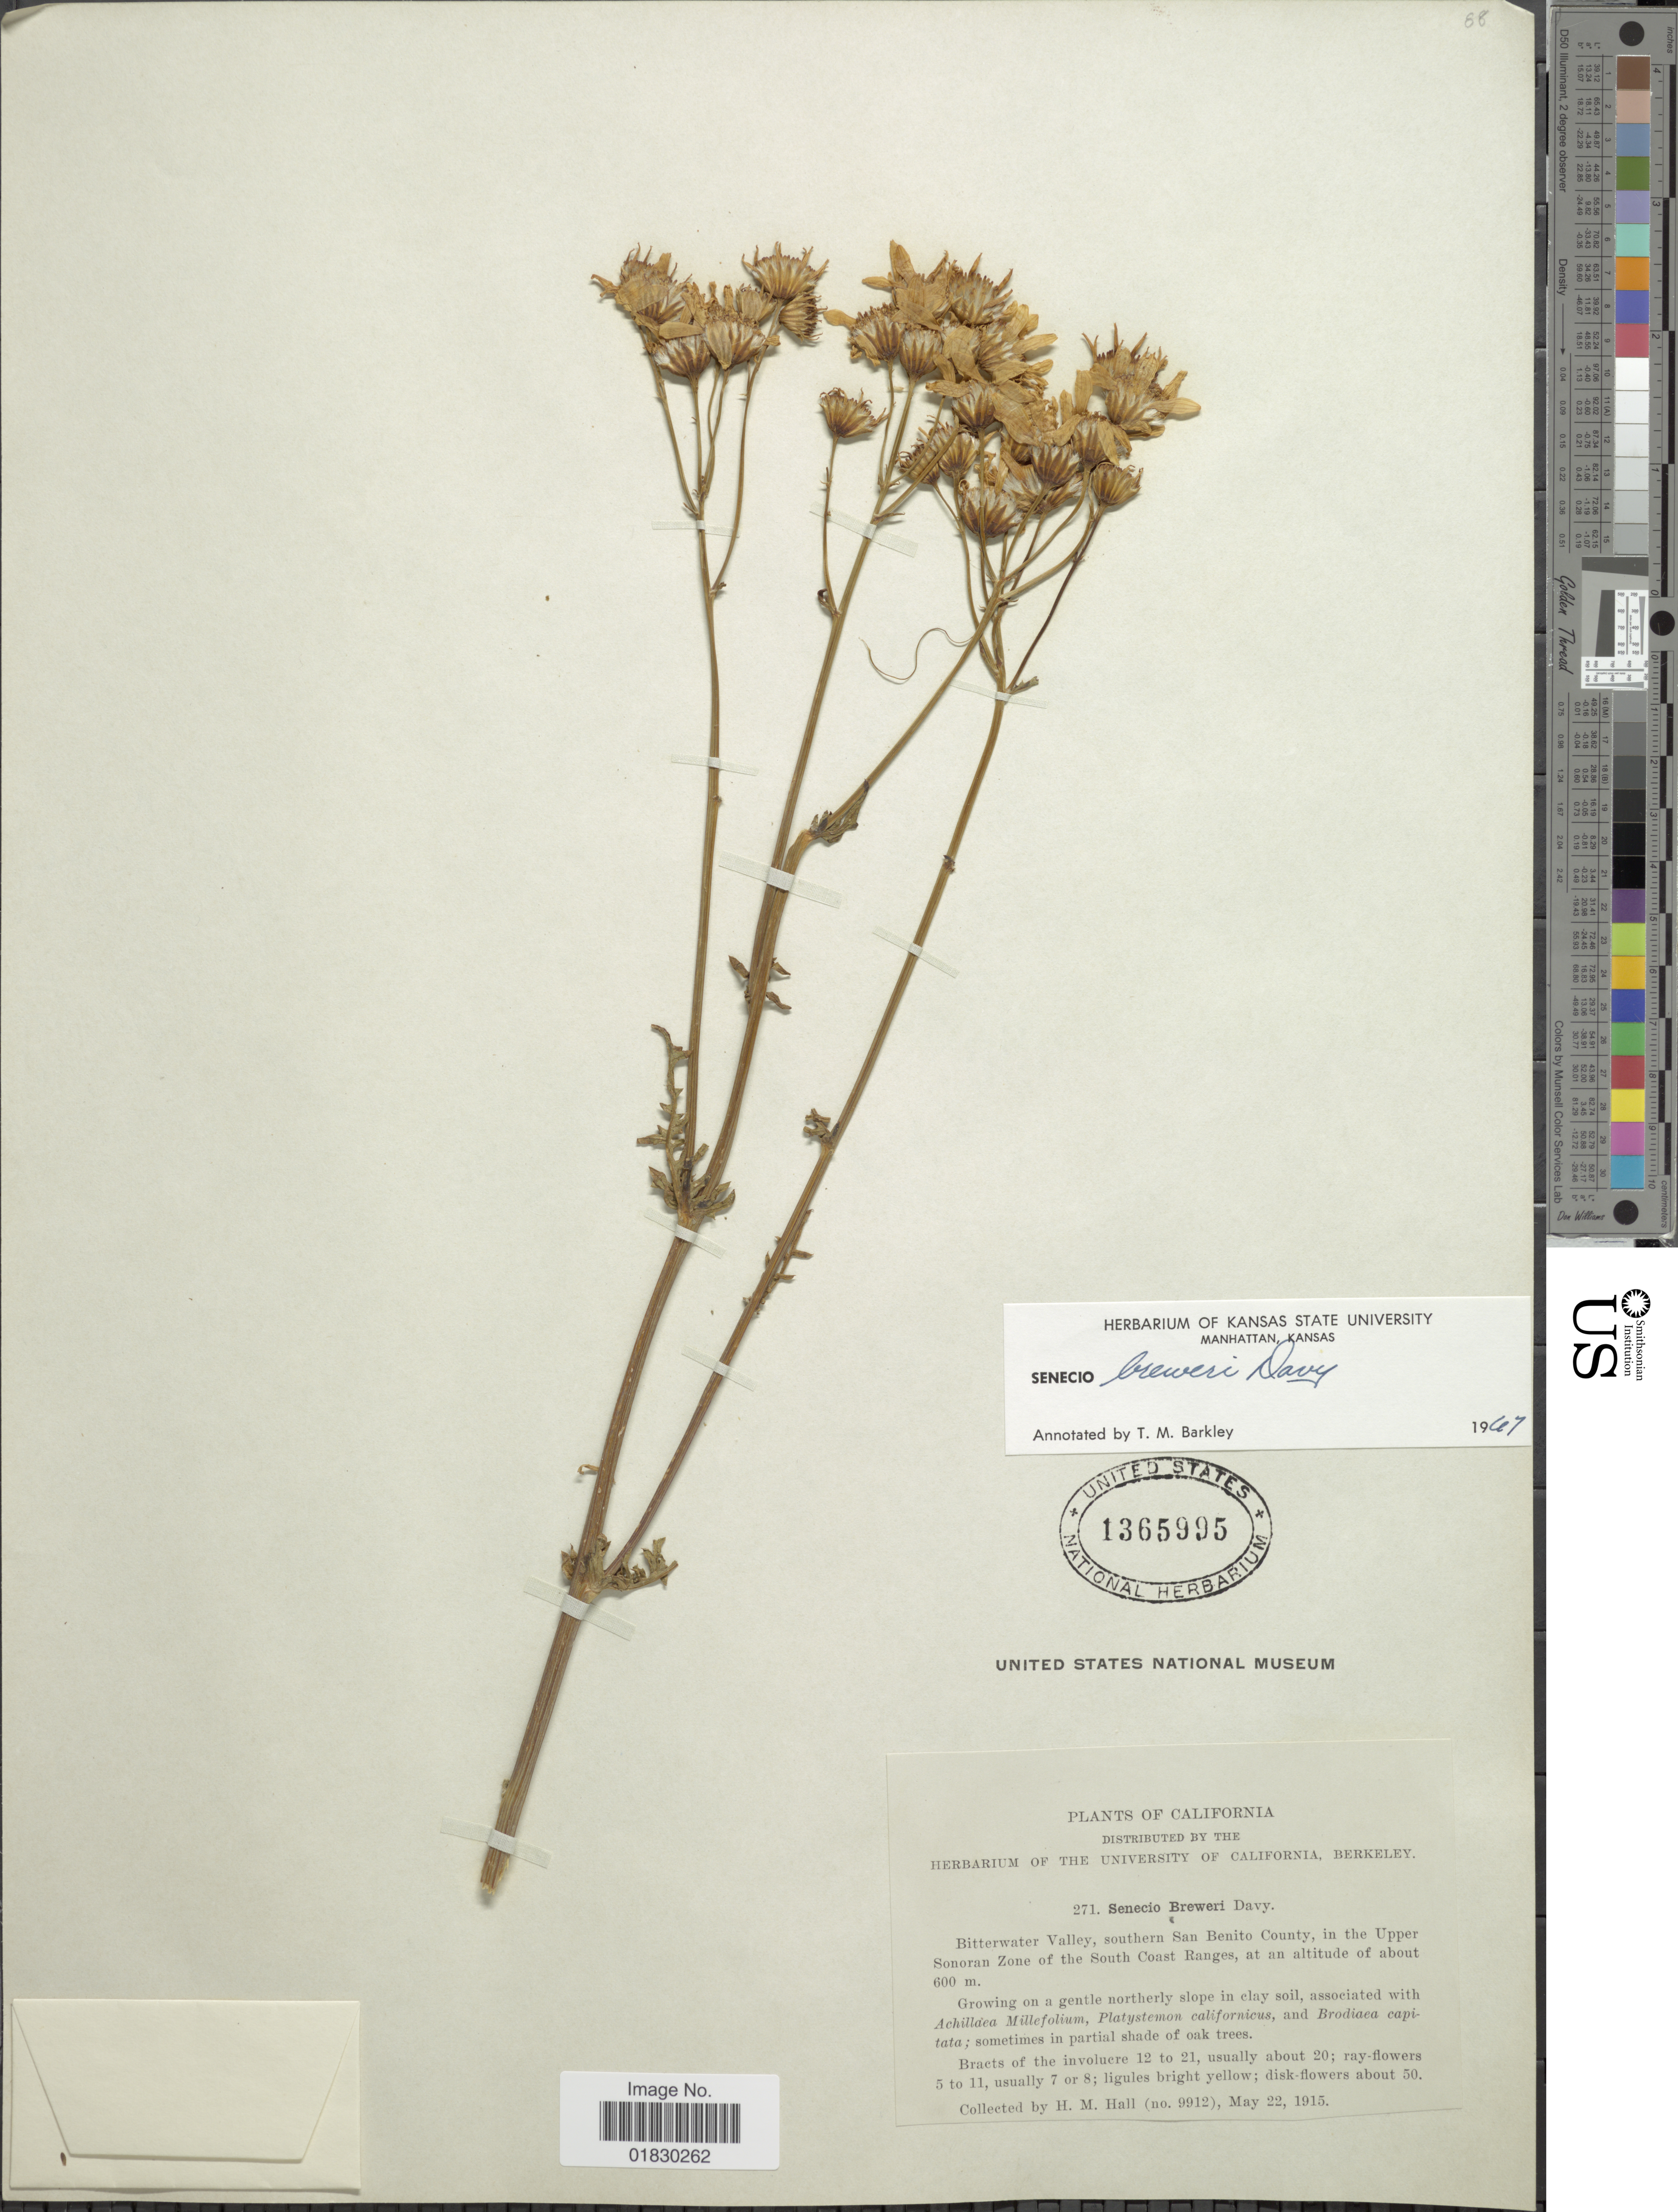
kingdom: Plantae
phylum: Tracheophyta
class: Magnoliopsida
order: Asterales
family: Asteraceae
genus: Packera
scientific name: Packera breweri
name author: (Burtt Davy) W.A. Weber & Á. Löve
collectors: H. M. Hall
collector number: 9912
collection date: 1915-05-22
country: United States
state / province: California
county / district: San Benito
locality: Bitterwater Valley, southern San benito County, in the Upper Sonoran Zone of the South Coast Range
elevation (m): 600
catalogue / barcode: US 1365995